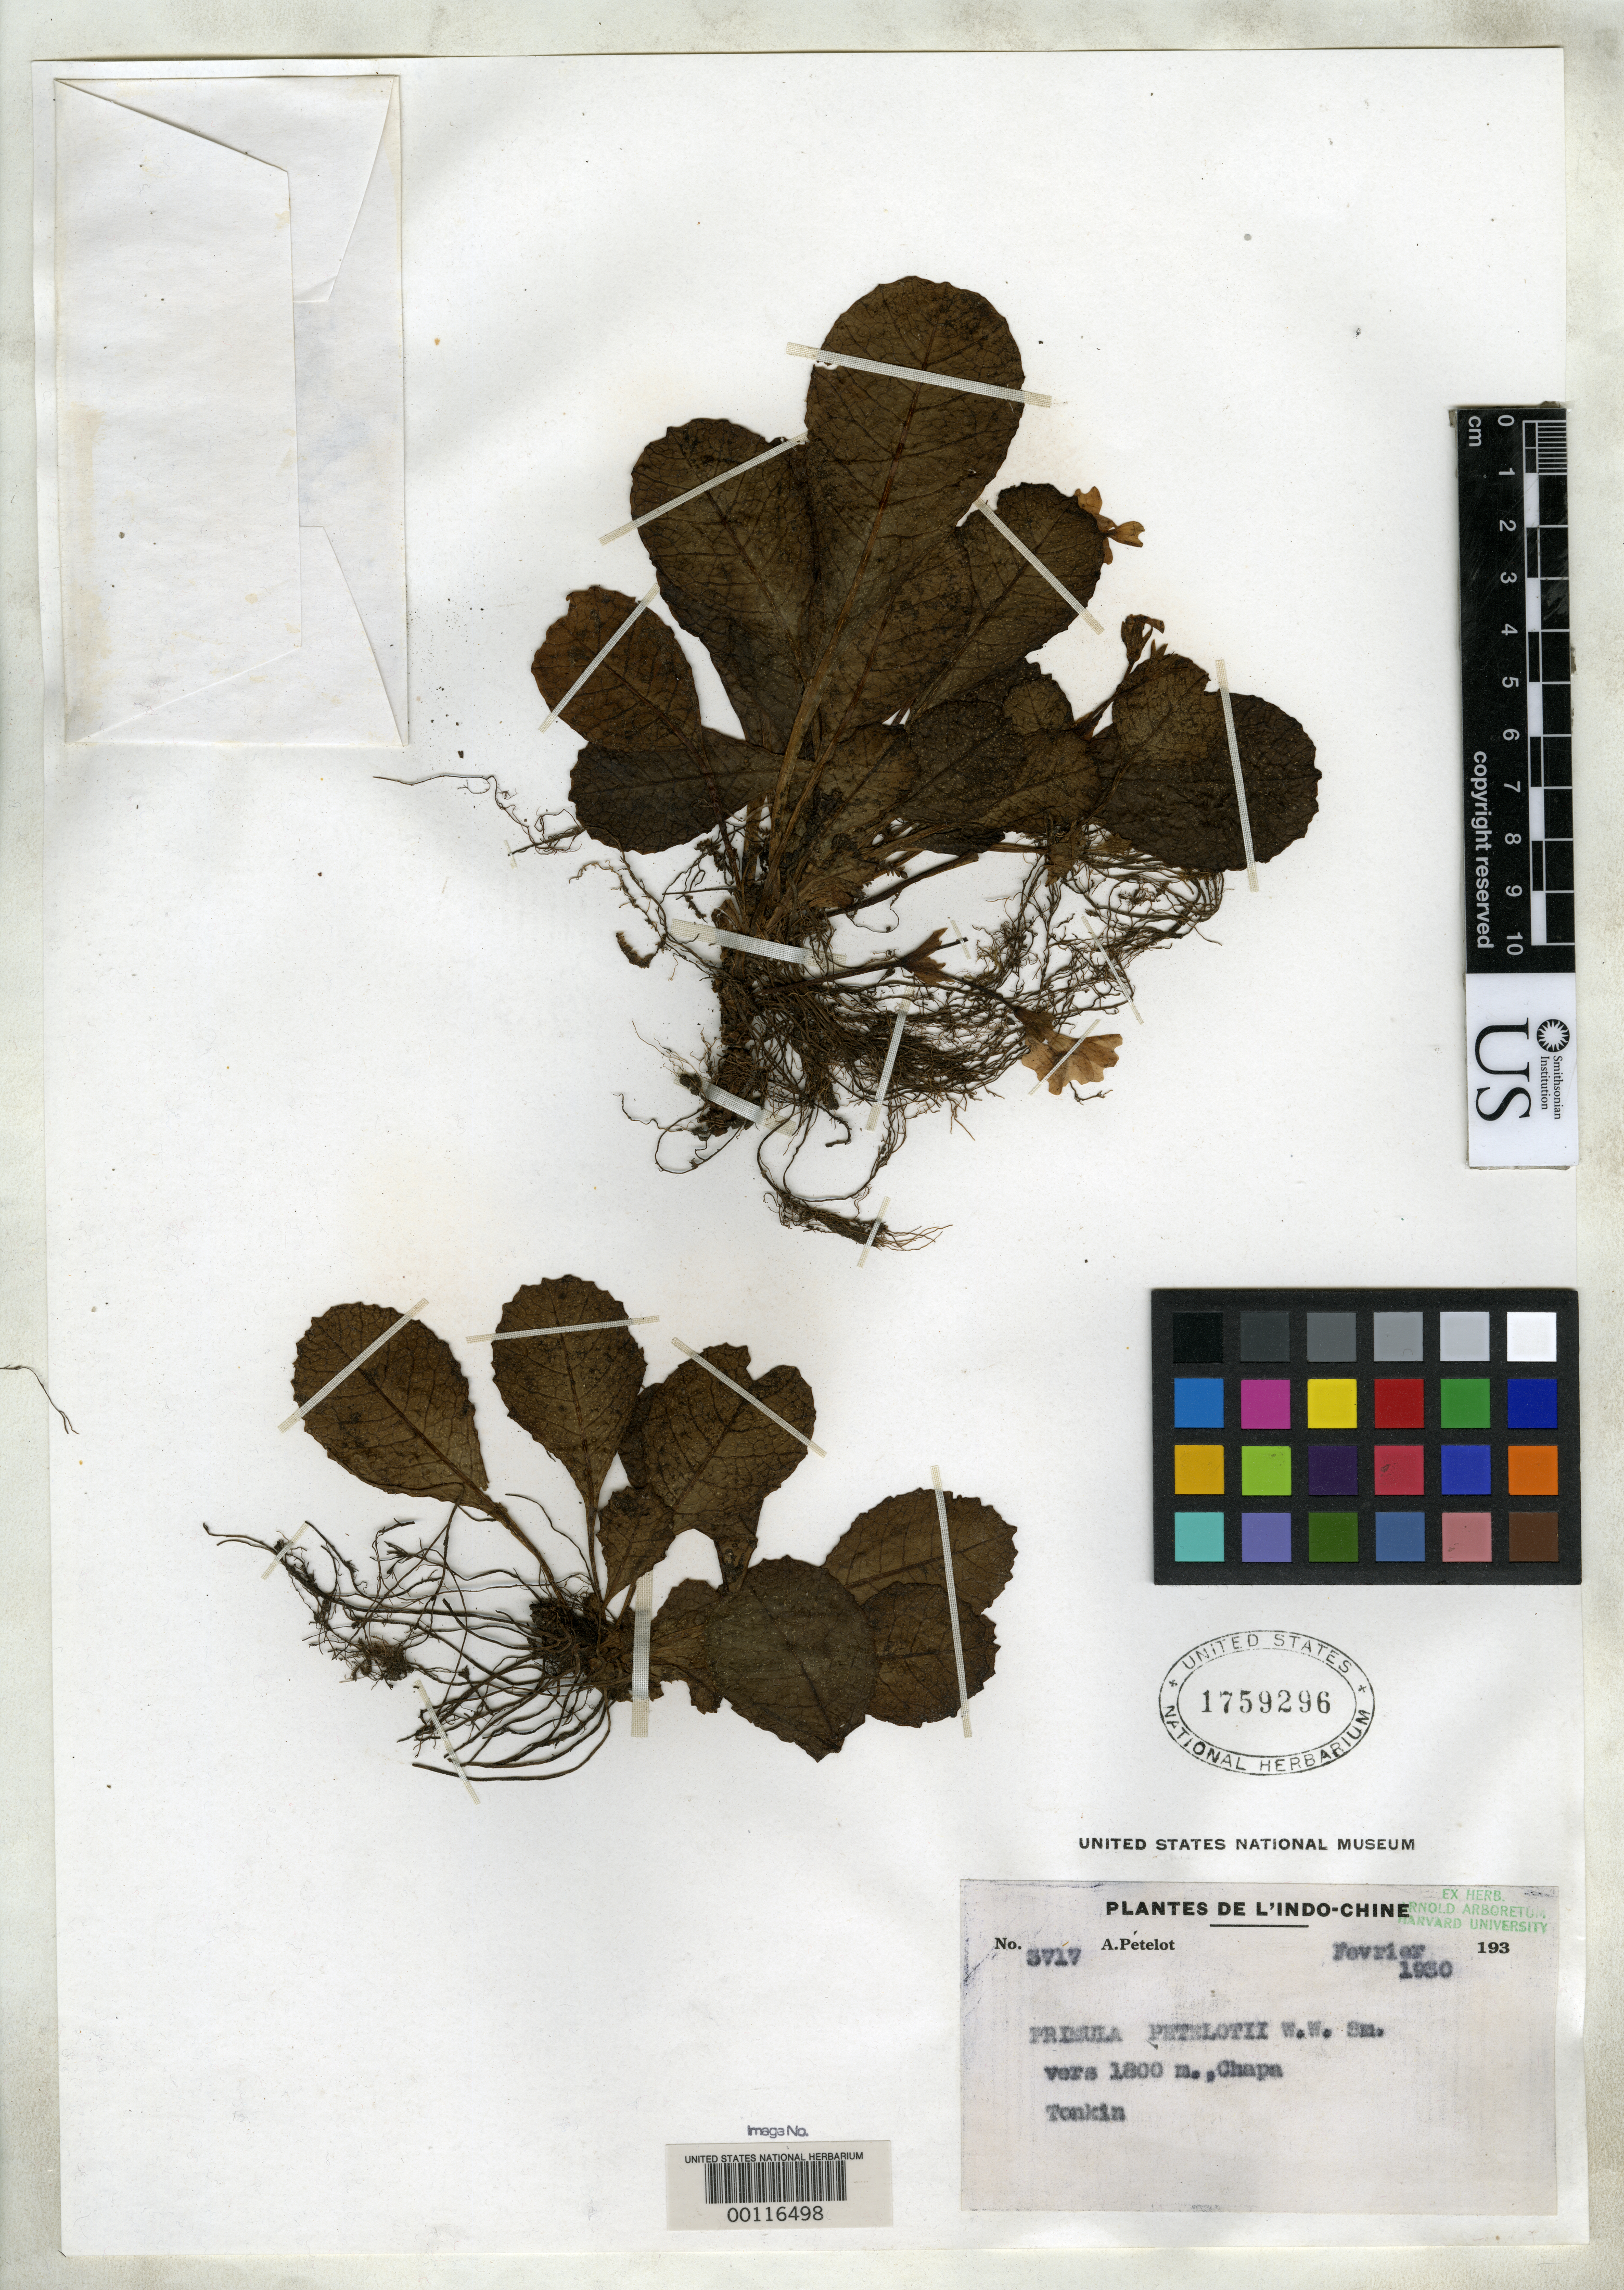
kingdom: Plantae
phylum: Tracheophyta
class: Magnoliopsida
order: Ericales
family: Primulaceae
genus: Primula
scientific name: Primula petelotii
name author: W.W. Sm.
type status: Isotype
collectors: P. A. Pételot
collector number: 3717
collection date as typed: Feb 1930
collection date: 1930-02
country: Vietnam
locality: Chapa.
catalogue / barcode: US 1759296